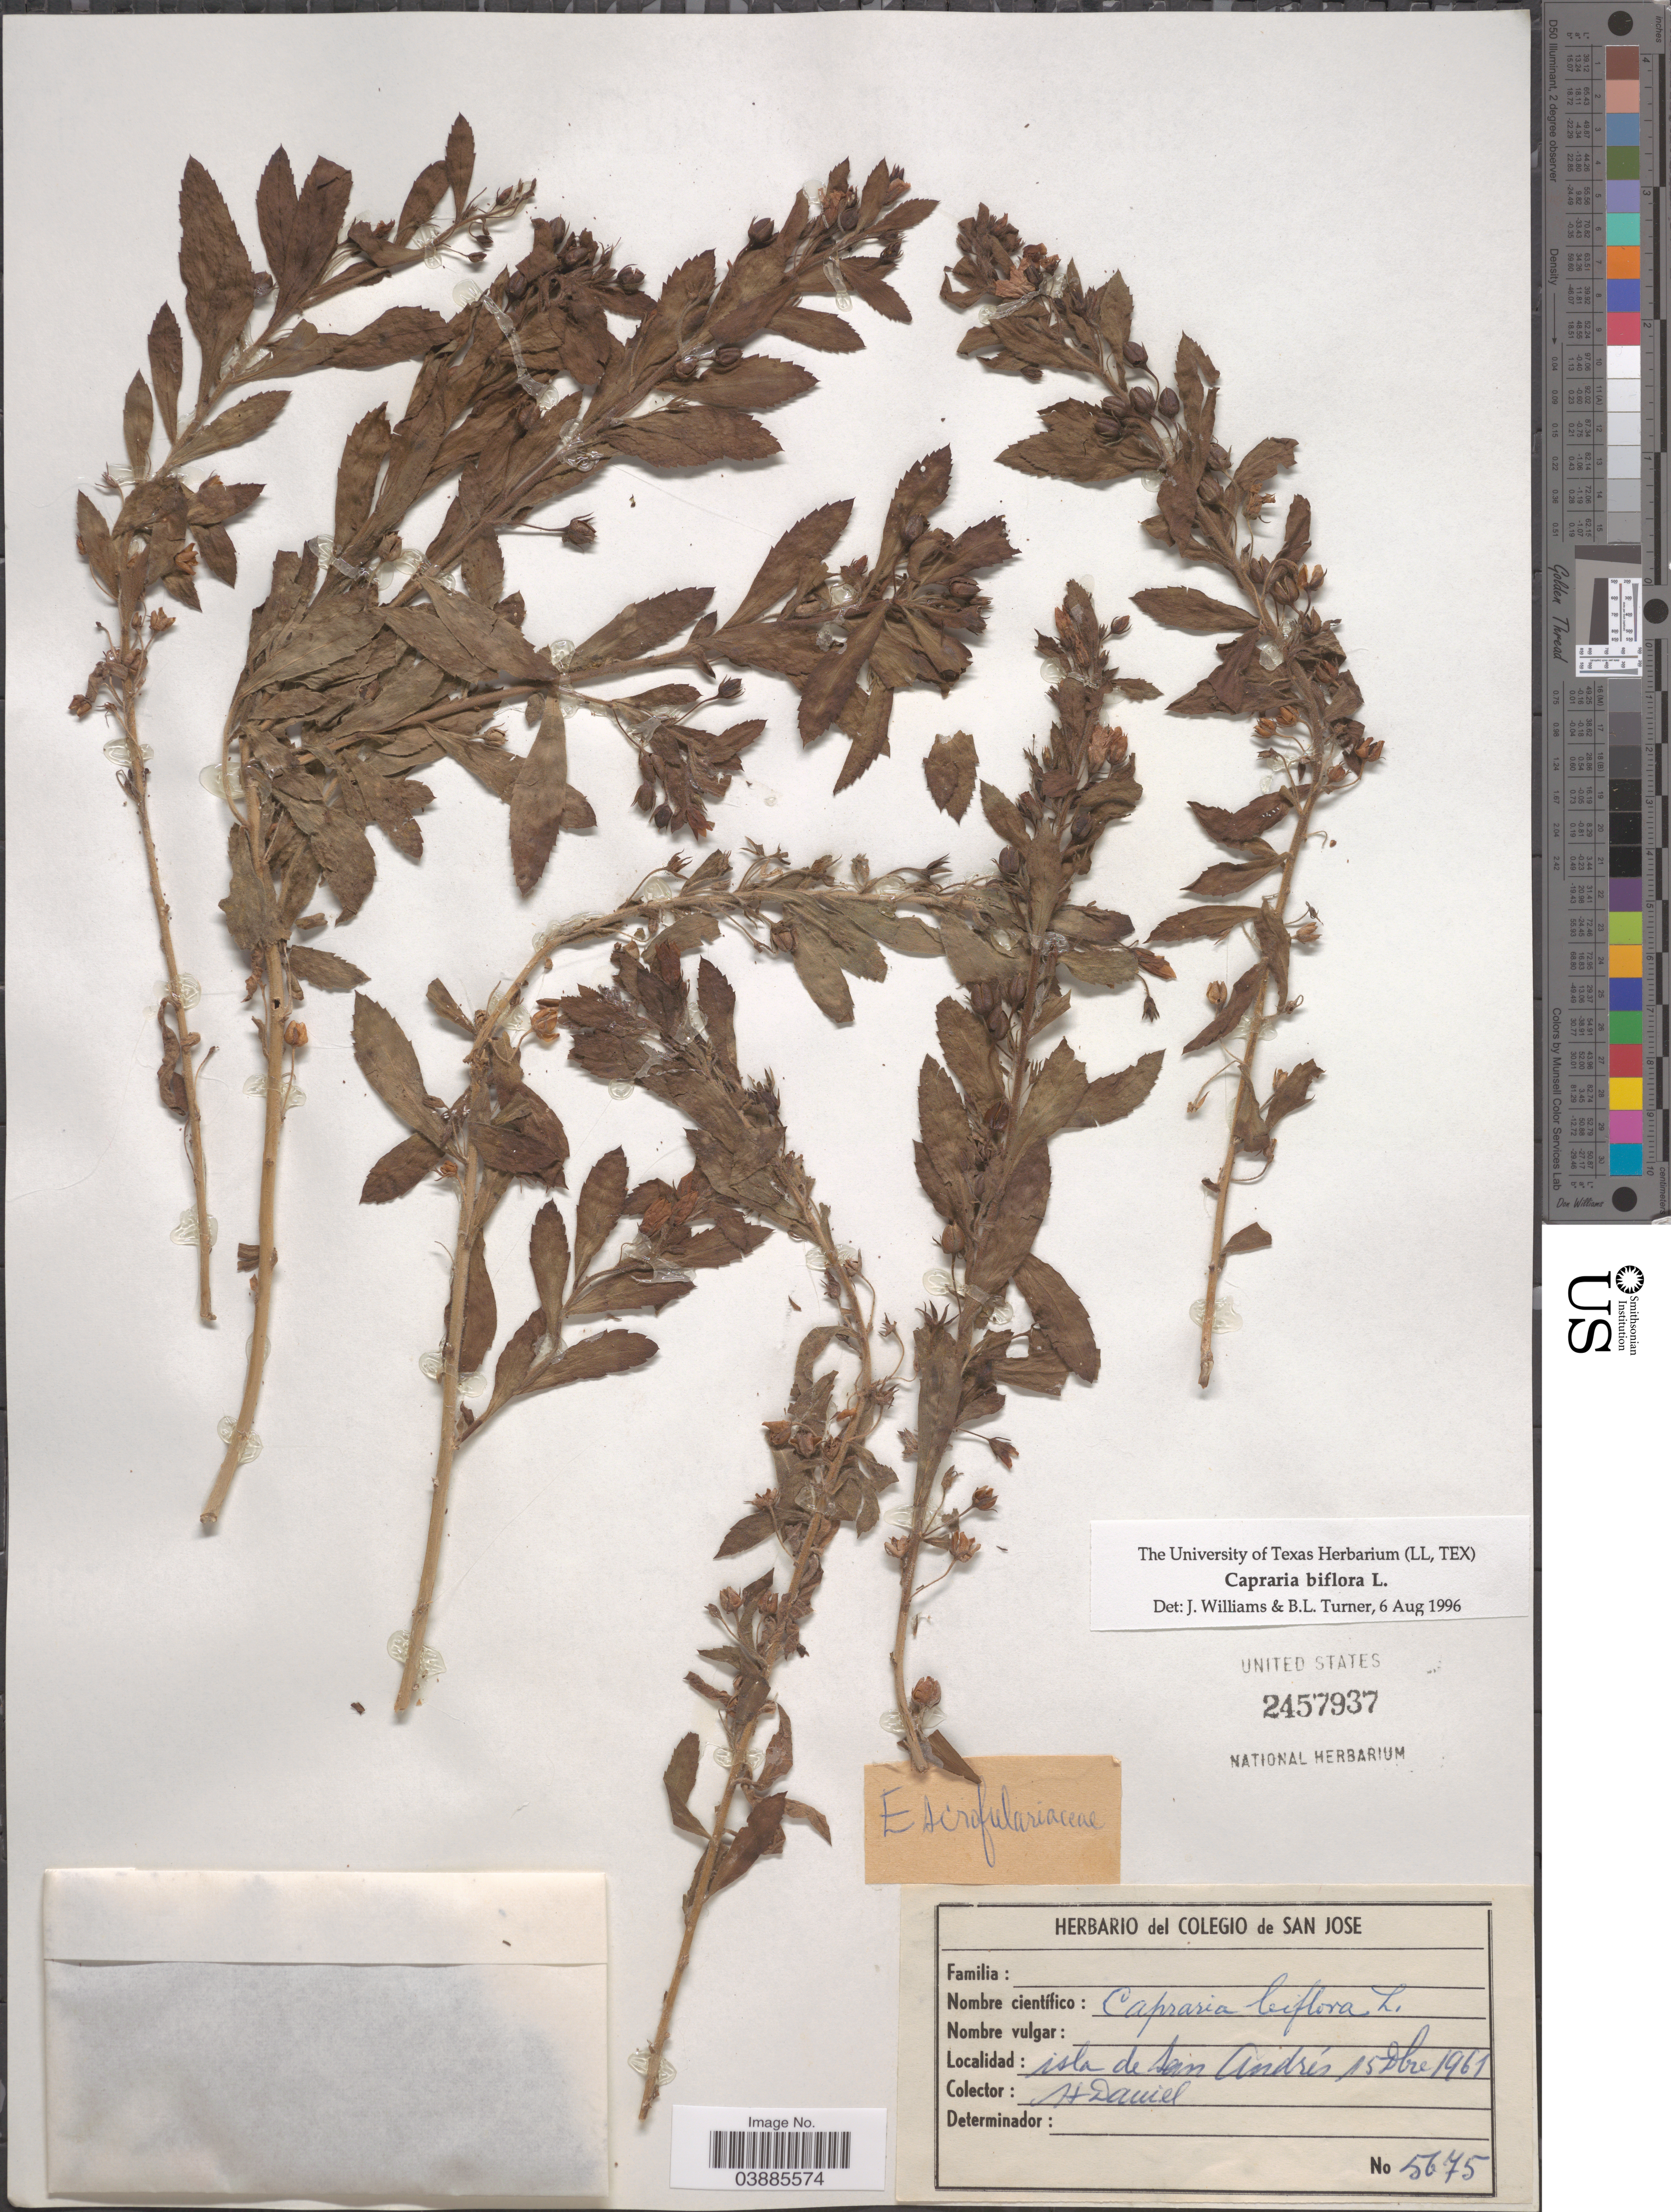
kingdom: Plantae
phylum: Tracheophyta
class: Magnoliopsida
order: Lamiales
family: Scrophulariaceae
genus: Capraria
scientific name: Capraria biflora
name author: L.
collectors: H. Daniel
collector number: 5675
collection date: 1961-12-15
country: Colombia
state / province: San Andres y Providencia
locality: Isla de San Andrés.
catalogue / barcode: US 2457937